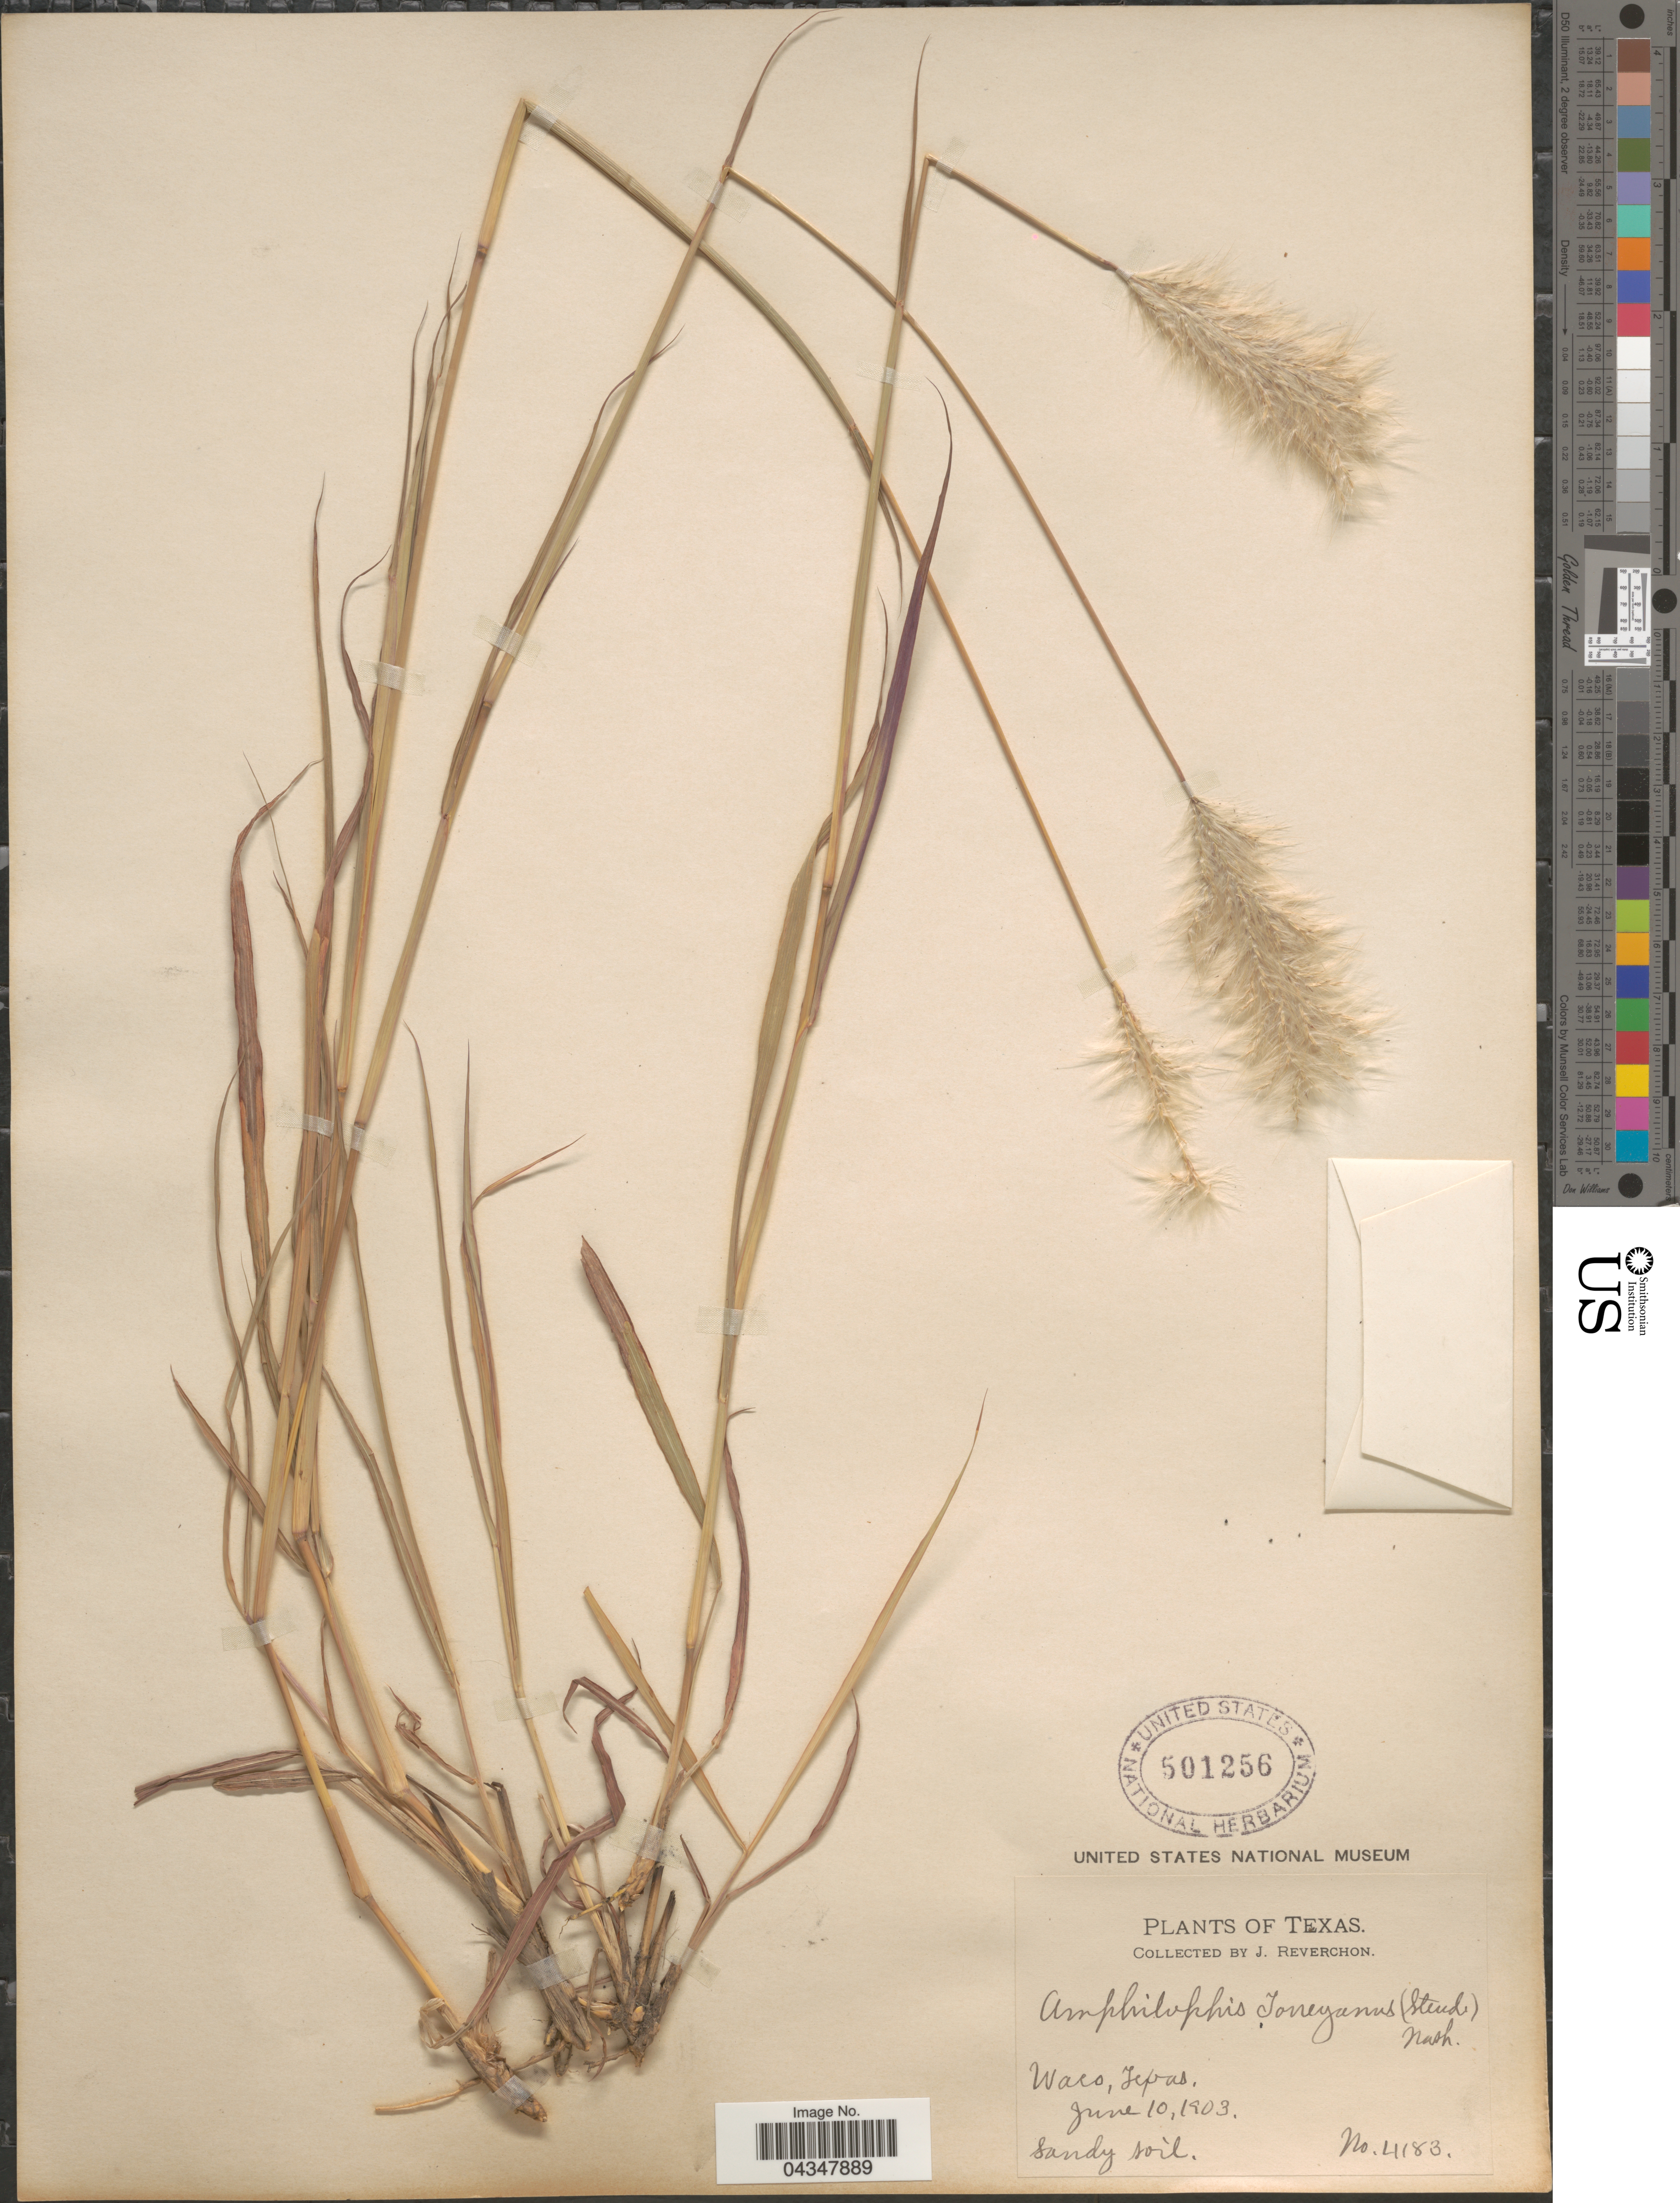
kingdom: Plantae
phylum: Tracheophyta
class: Liliopsida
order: Poales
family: Poaceae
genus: Bothriochloa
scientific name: Bothriochloa saccharoides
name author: (Sw.) Rydb.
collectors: J. Reverchon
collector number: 4183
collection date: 1903-06-10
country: United States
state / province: Texas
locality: Waco.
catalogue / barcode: US 501256